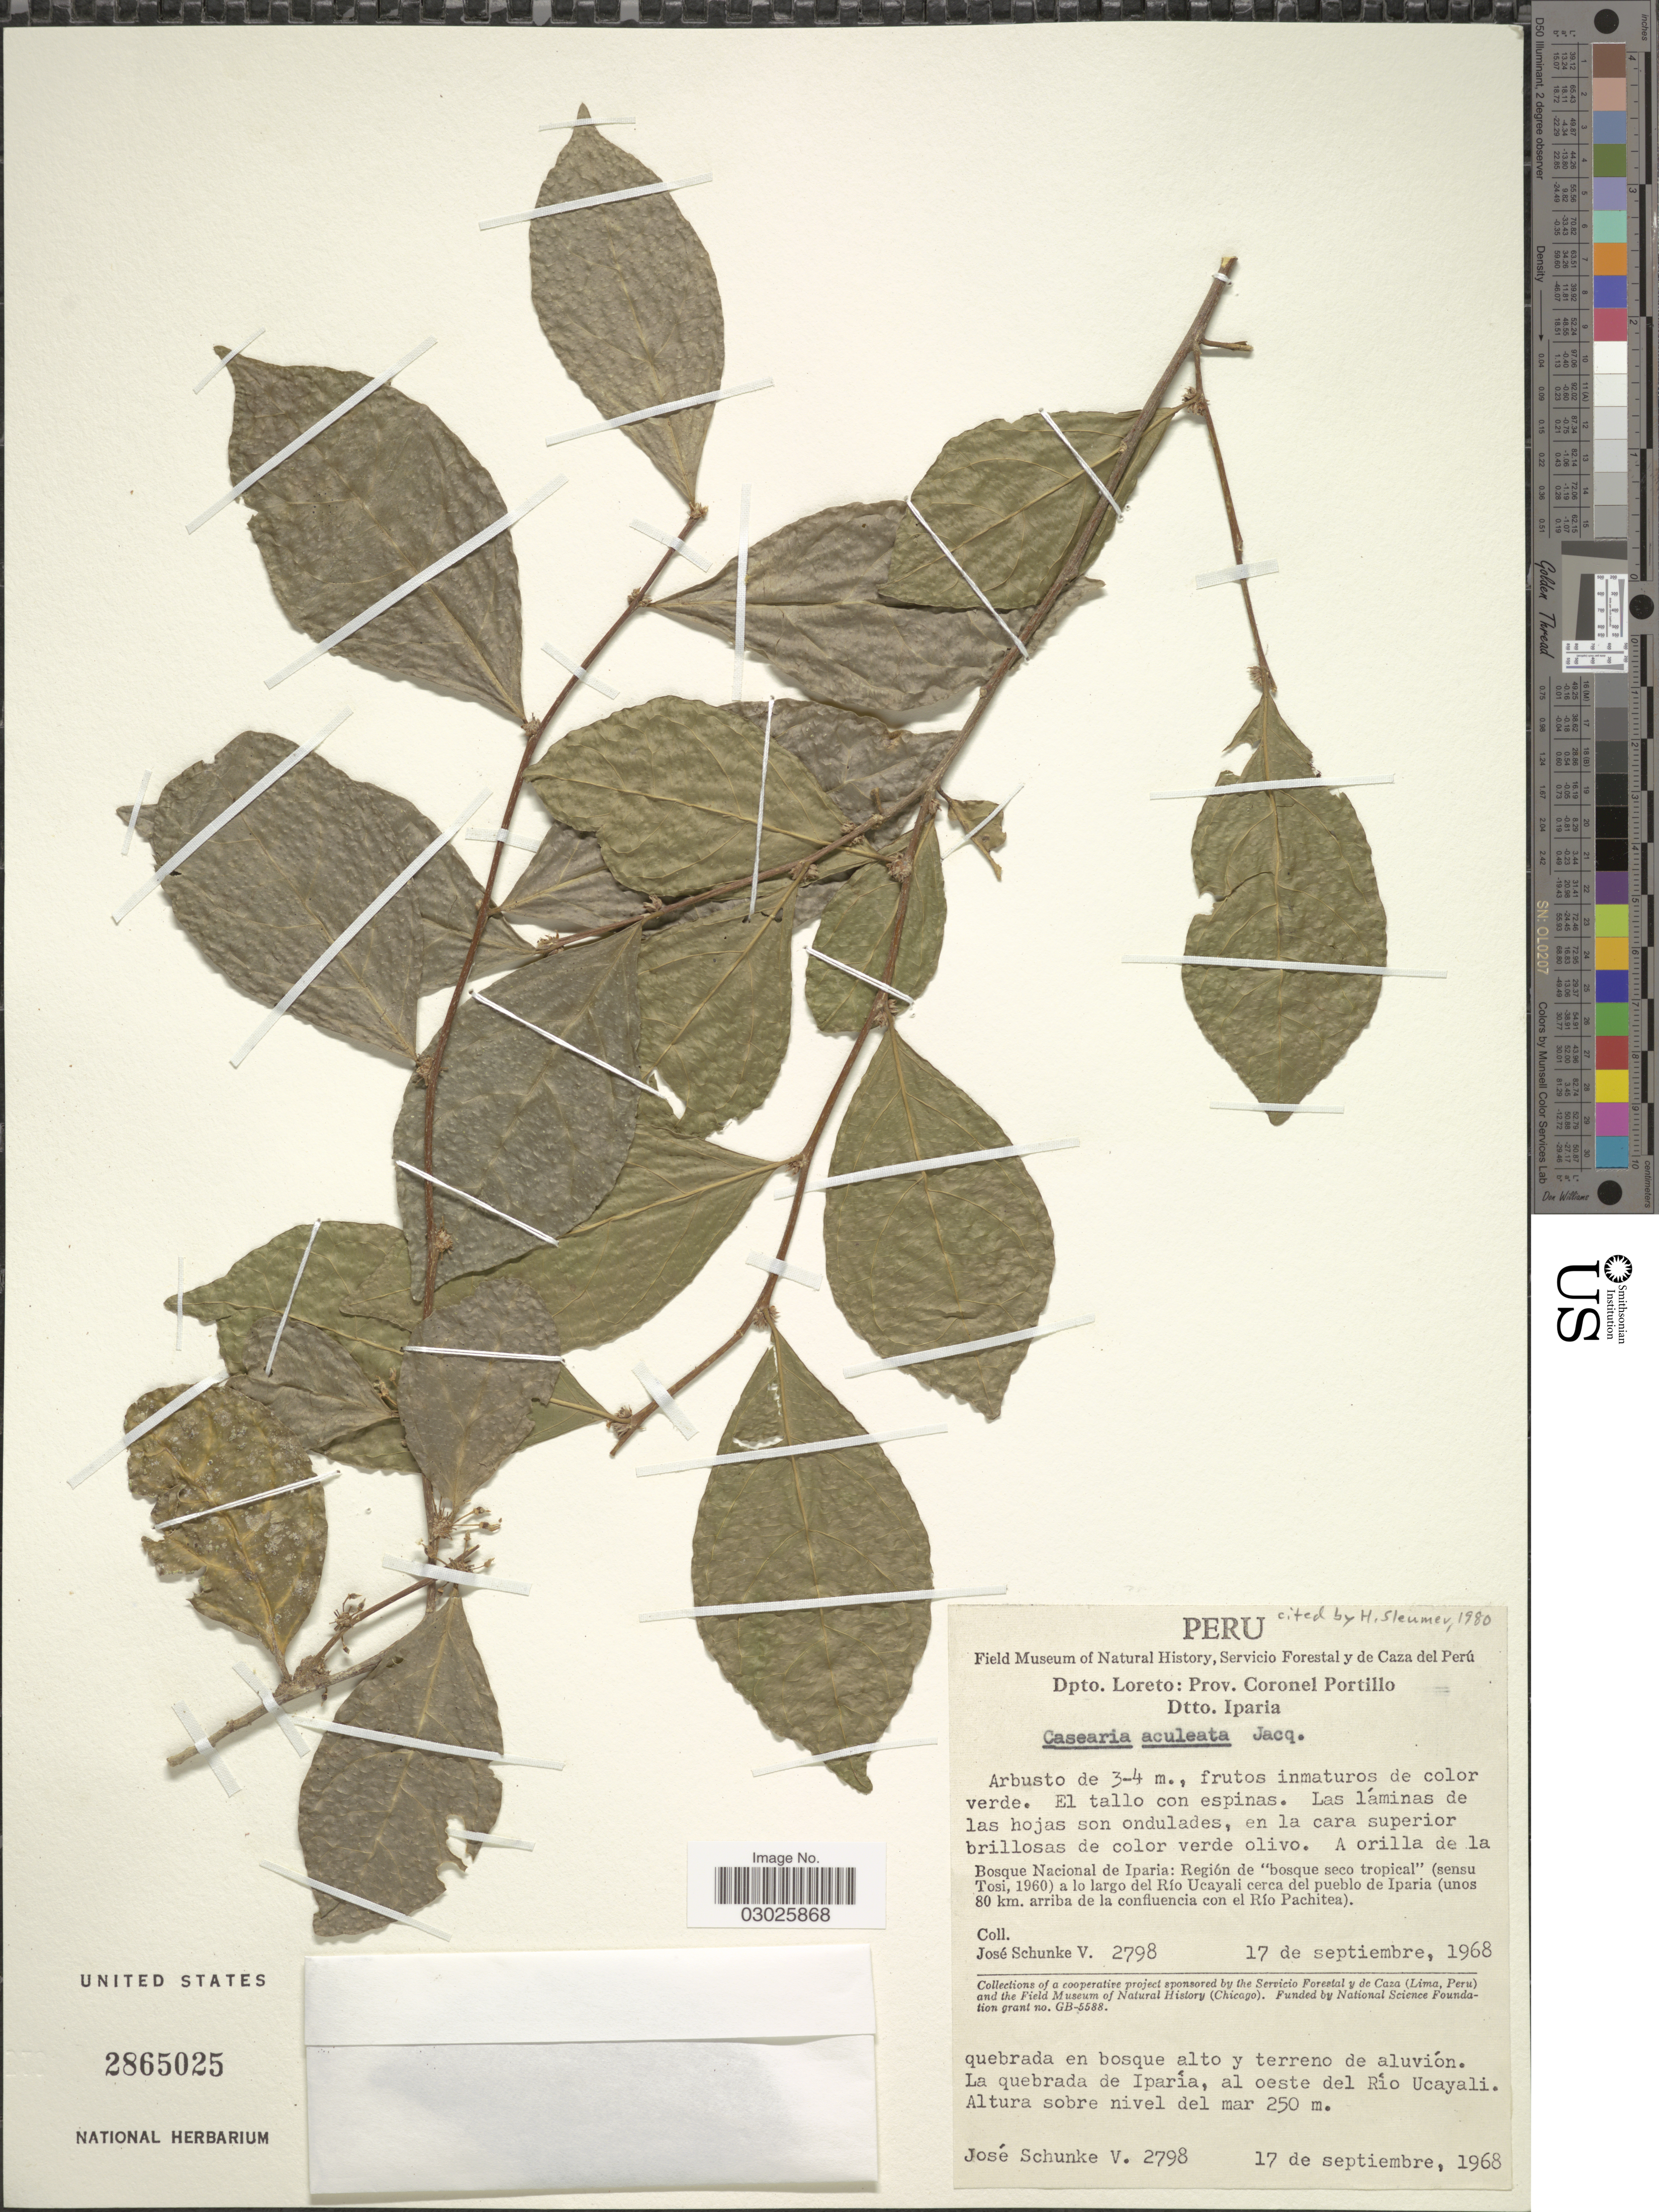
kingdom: Plantae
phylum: Tracheophyta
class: Magnoliopsida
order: Malpighiales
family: Salicaceae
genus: Casearia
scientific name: Casearia aculeata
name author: Jacq.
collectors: J. Schunke Vigo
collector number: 2798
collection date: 1968-09-17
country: Peru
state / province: Loreto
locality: Dpto. Loreto: Prov. Coronel Portillo. Dtto. Iparia. Bosque Nacional de Iparia: Región de "bosque seco tropical" (sensu Tosi, 1960) a lo largo del Río Ucayali cerca del pueblo de Iparia (unos 80 km. arriba de la confluencia con el Río Pachitea). La quebrada de Iparía, al oese del Río Ucayali.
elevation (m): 250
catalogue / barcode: US 2865025